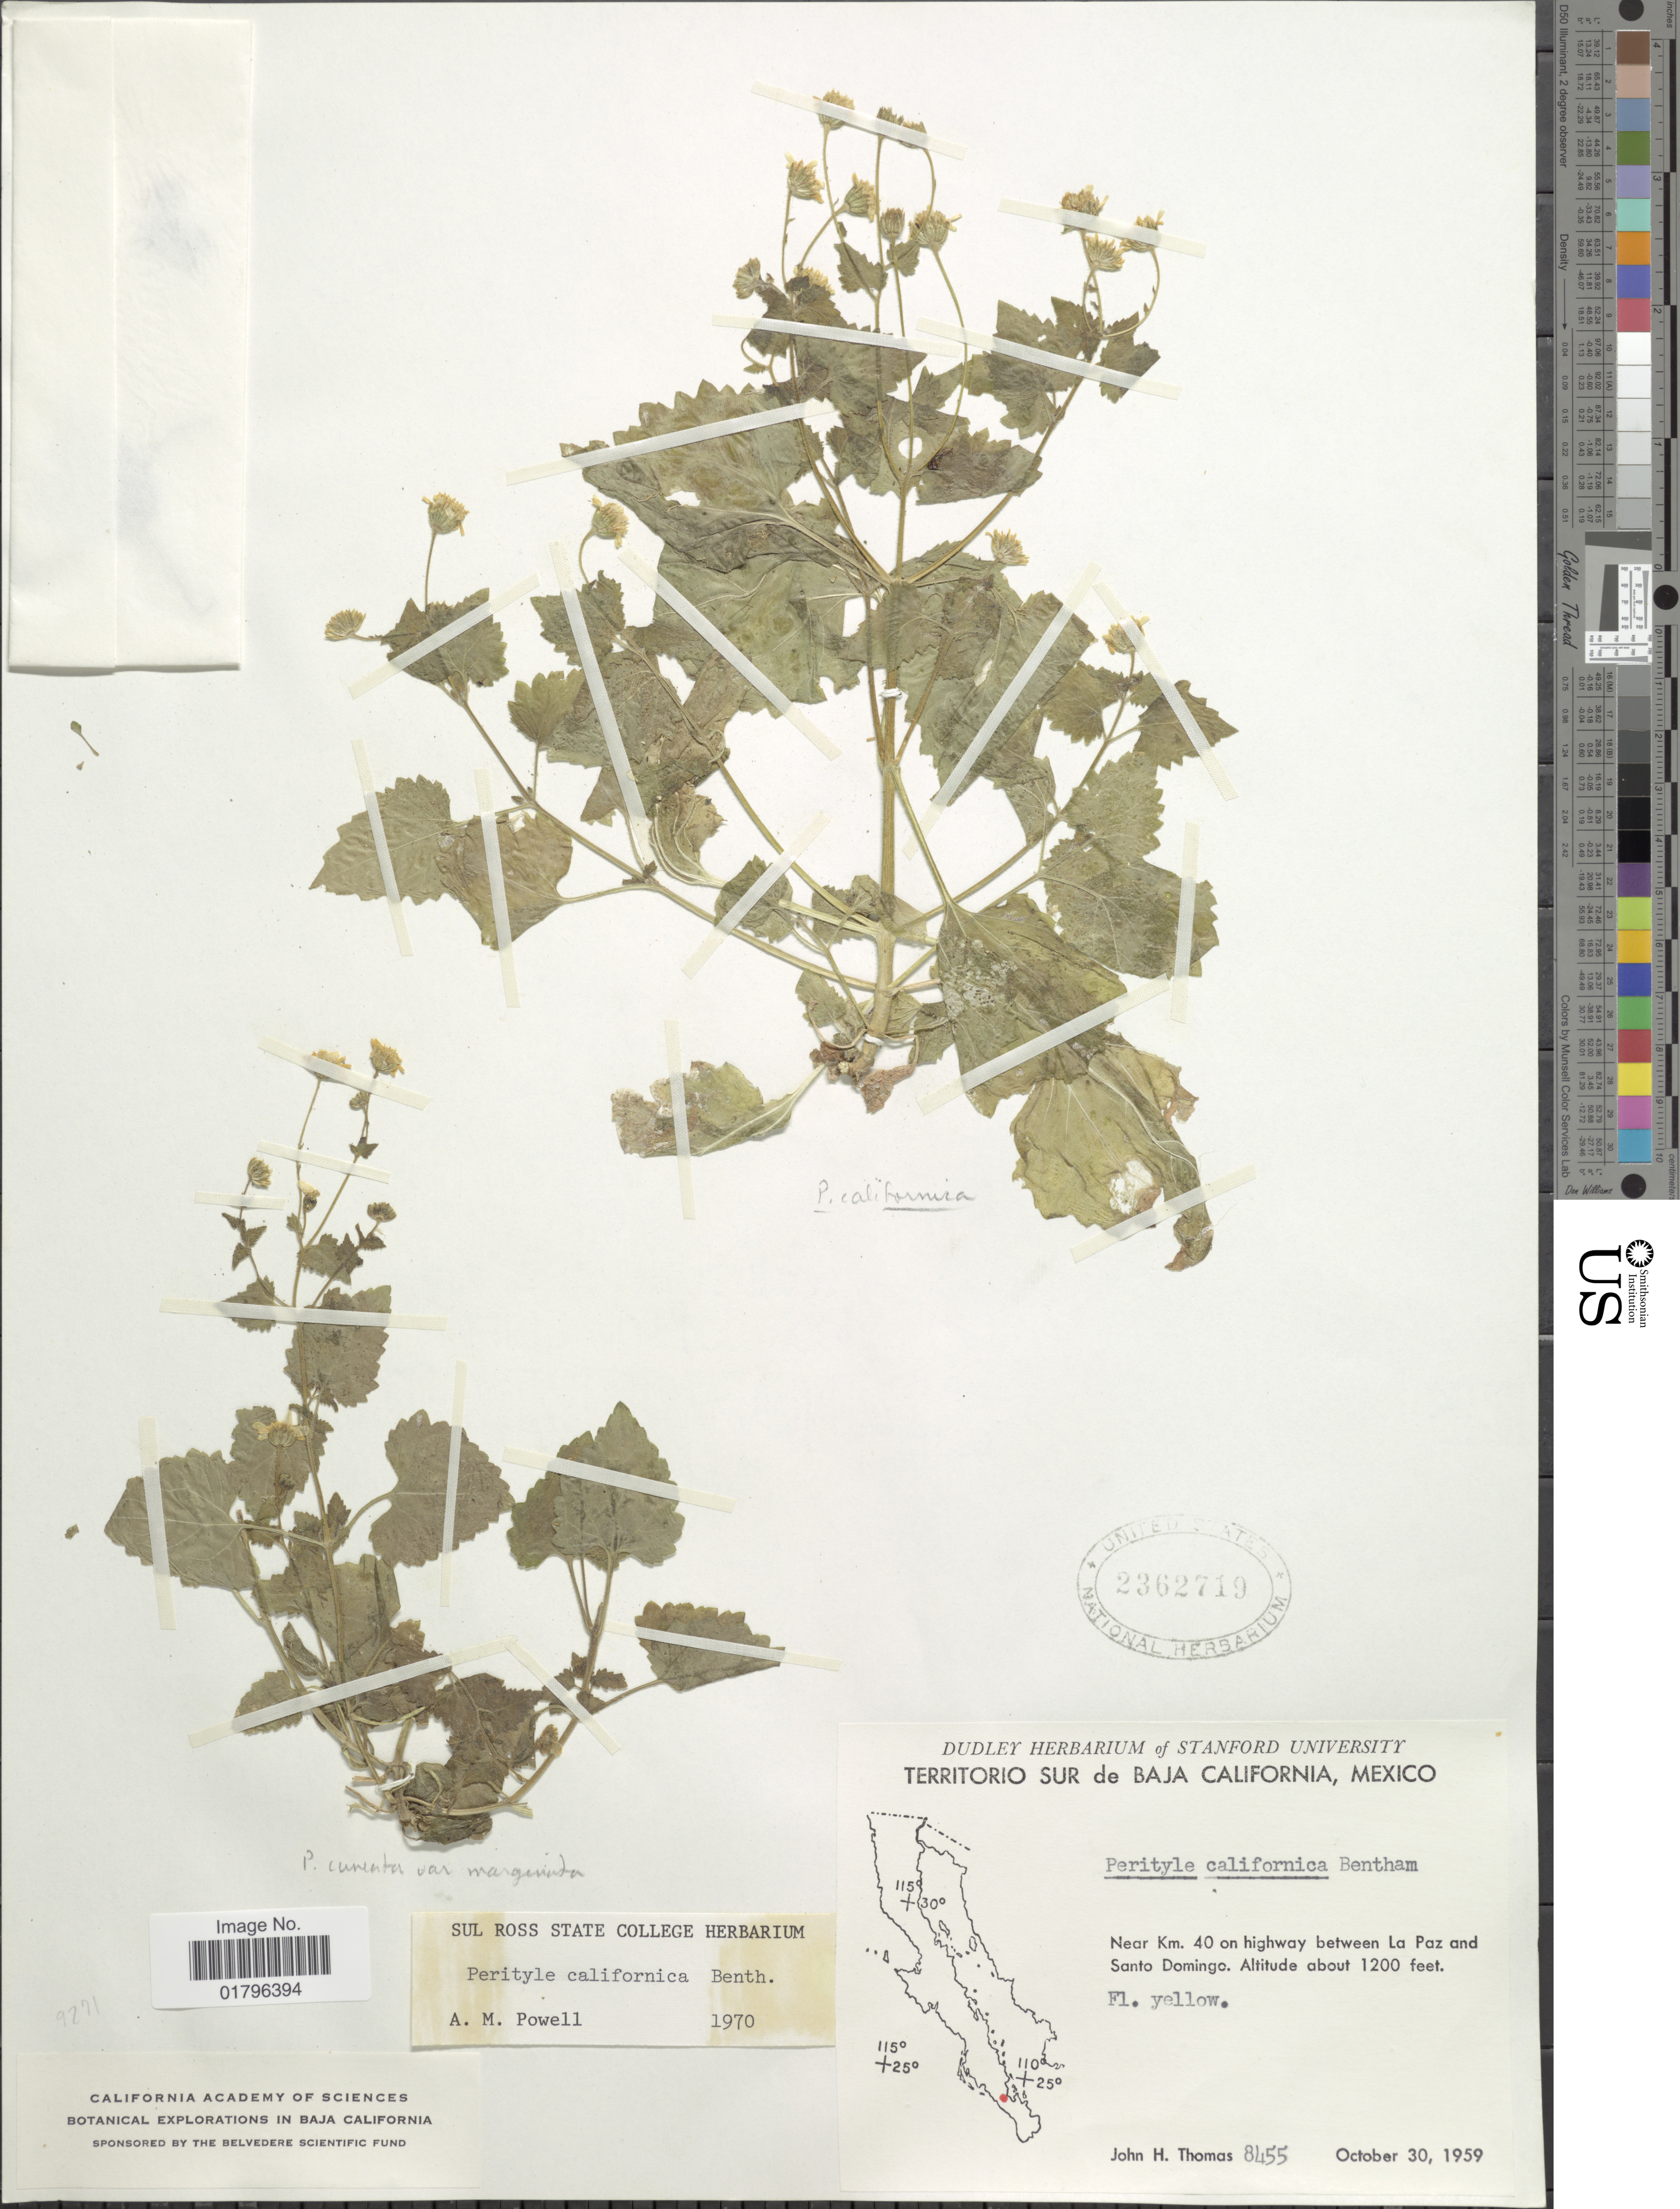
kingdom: Plantae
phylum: Tracheophyta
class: Magnoliopsida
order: Asterales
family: Asteraceae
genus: Perityle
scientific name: Perityle californica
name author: Benth.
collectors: J. H. Thomas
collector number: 8455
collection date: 1959-10-30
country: Mexico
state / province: Baja California Sur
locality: Near km 40 on highway between La Paz and Santo Domingo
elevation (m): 366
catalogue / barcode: US 2362719